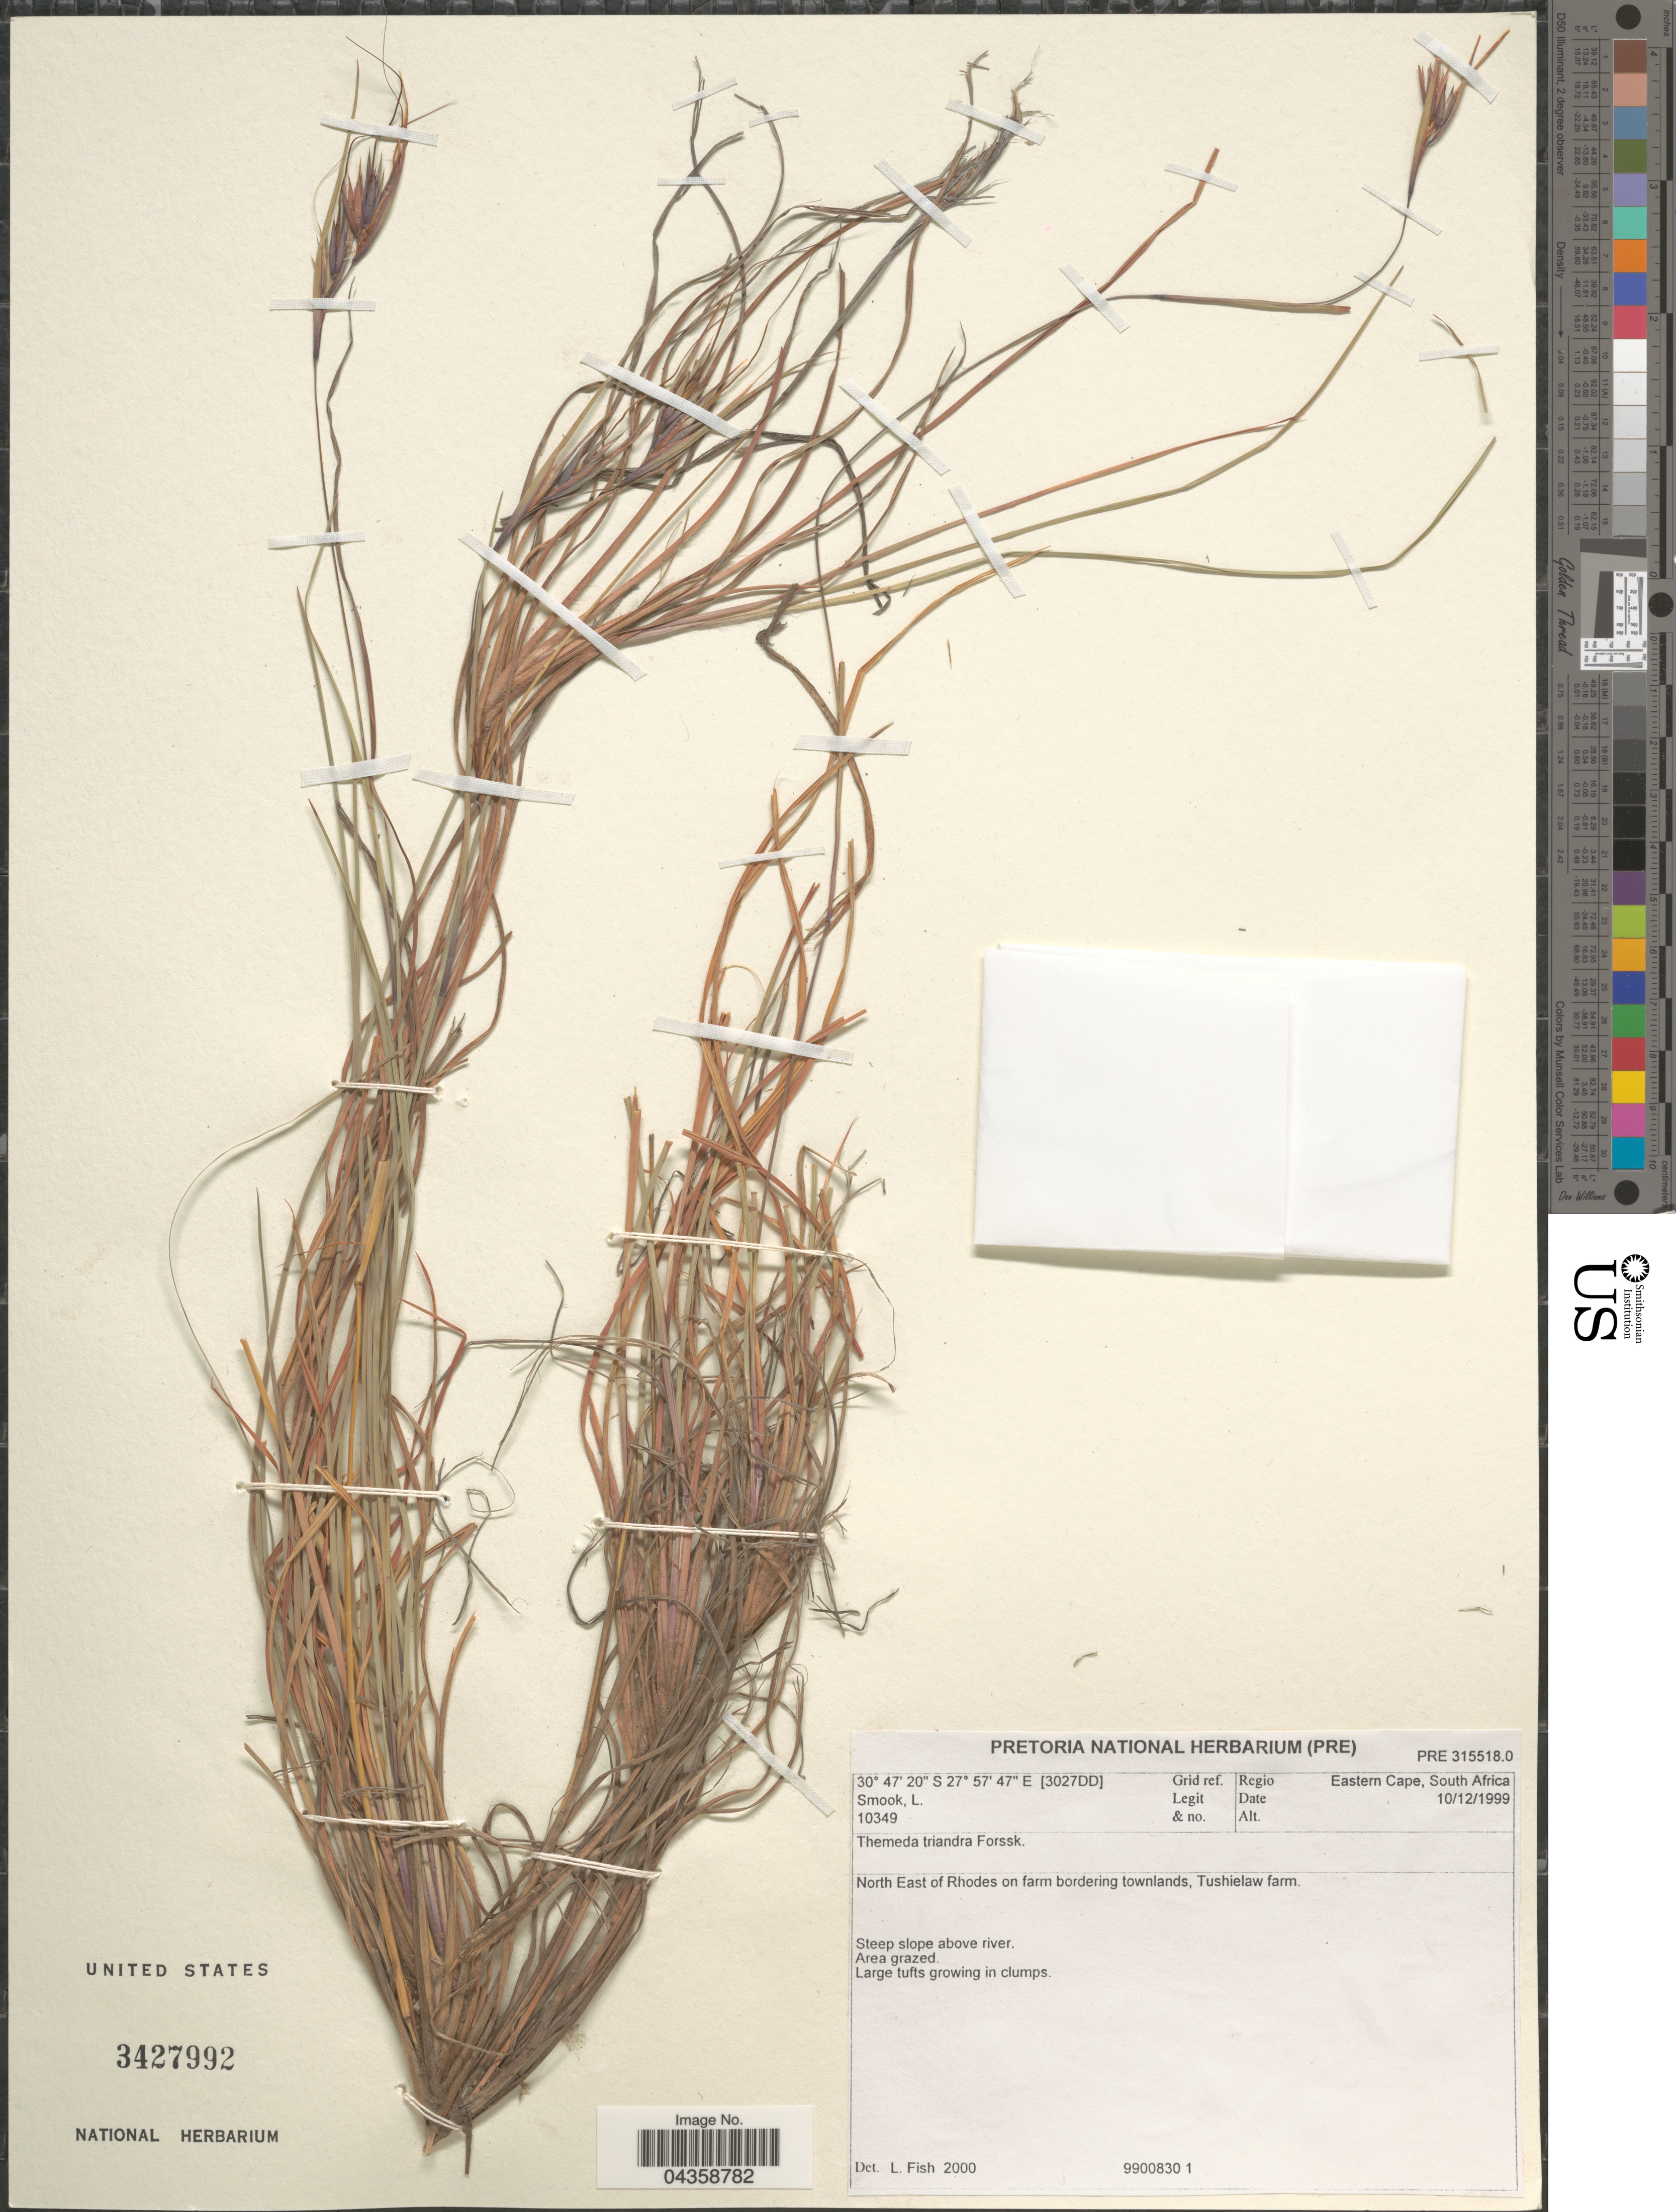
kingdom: Plantae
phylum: Tracheophyta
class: Liliopsida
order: Poales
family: Poaceae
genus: Themeda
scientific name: Themeda triandra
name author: Forssk.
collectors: L. Smook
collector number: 10349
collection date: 1999-12-10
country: South Africa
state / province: Eastern Cape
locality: [3027DD] Grid ref. Regio Eastern Cape. North East of Rhodes on farm bordering townlands, Tushielaw farm.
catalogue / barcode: US 3427992